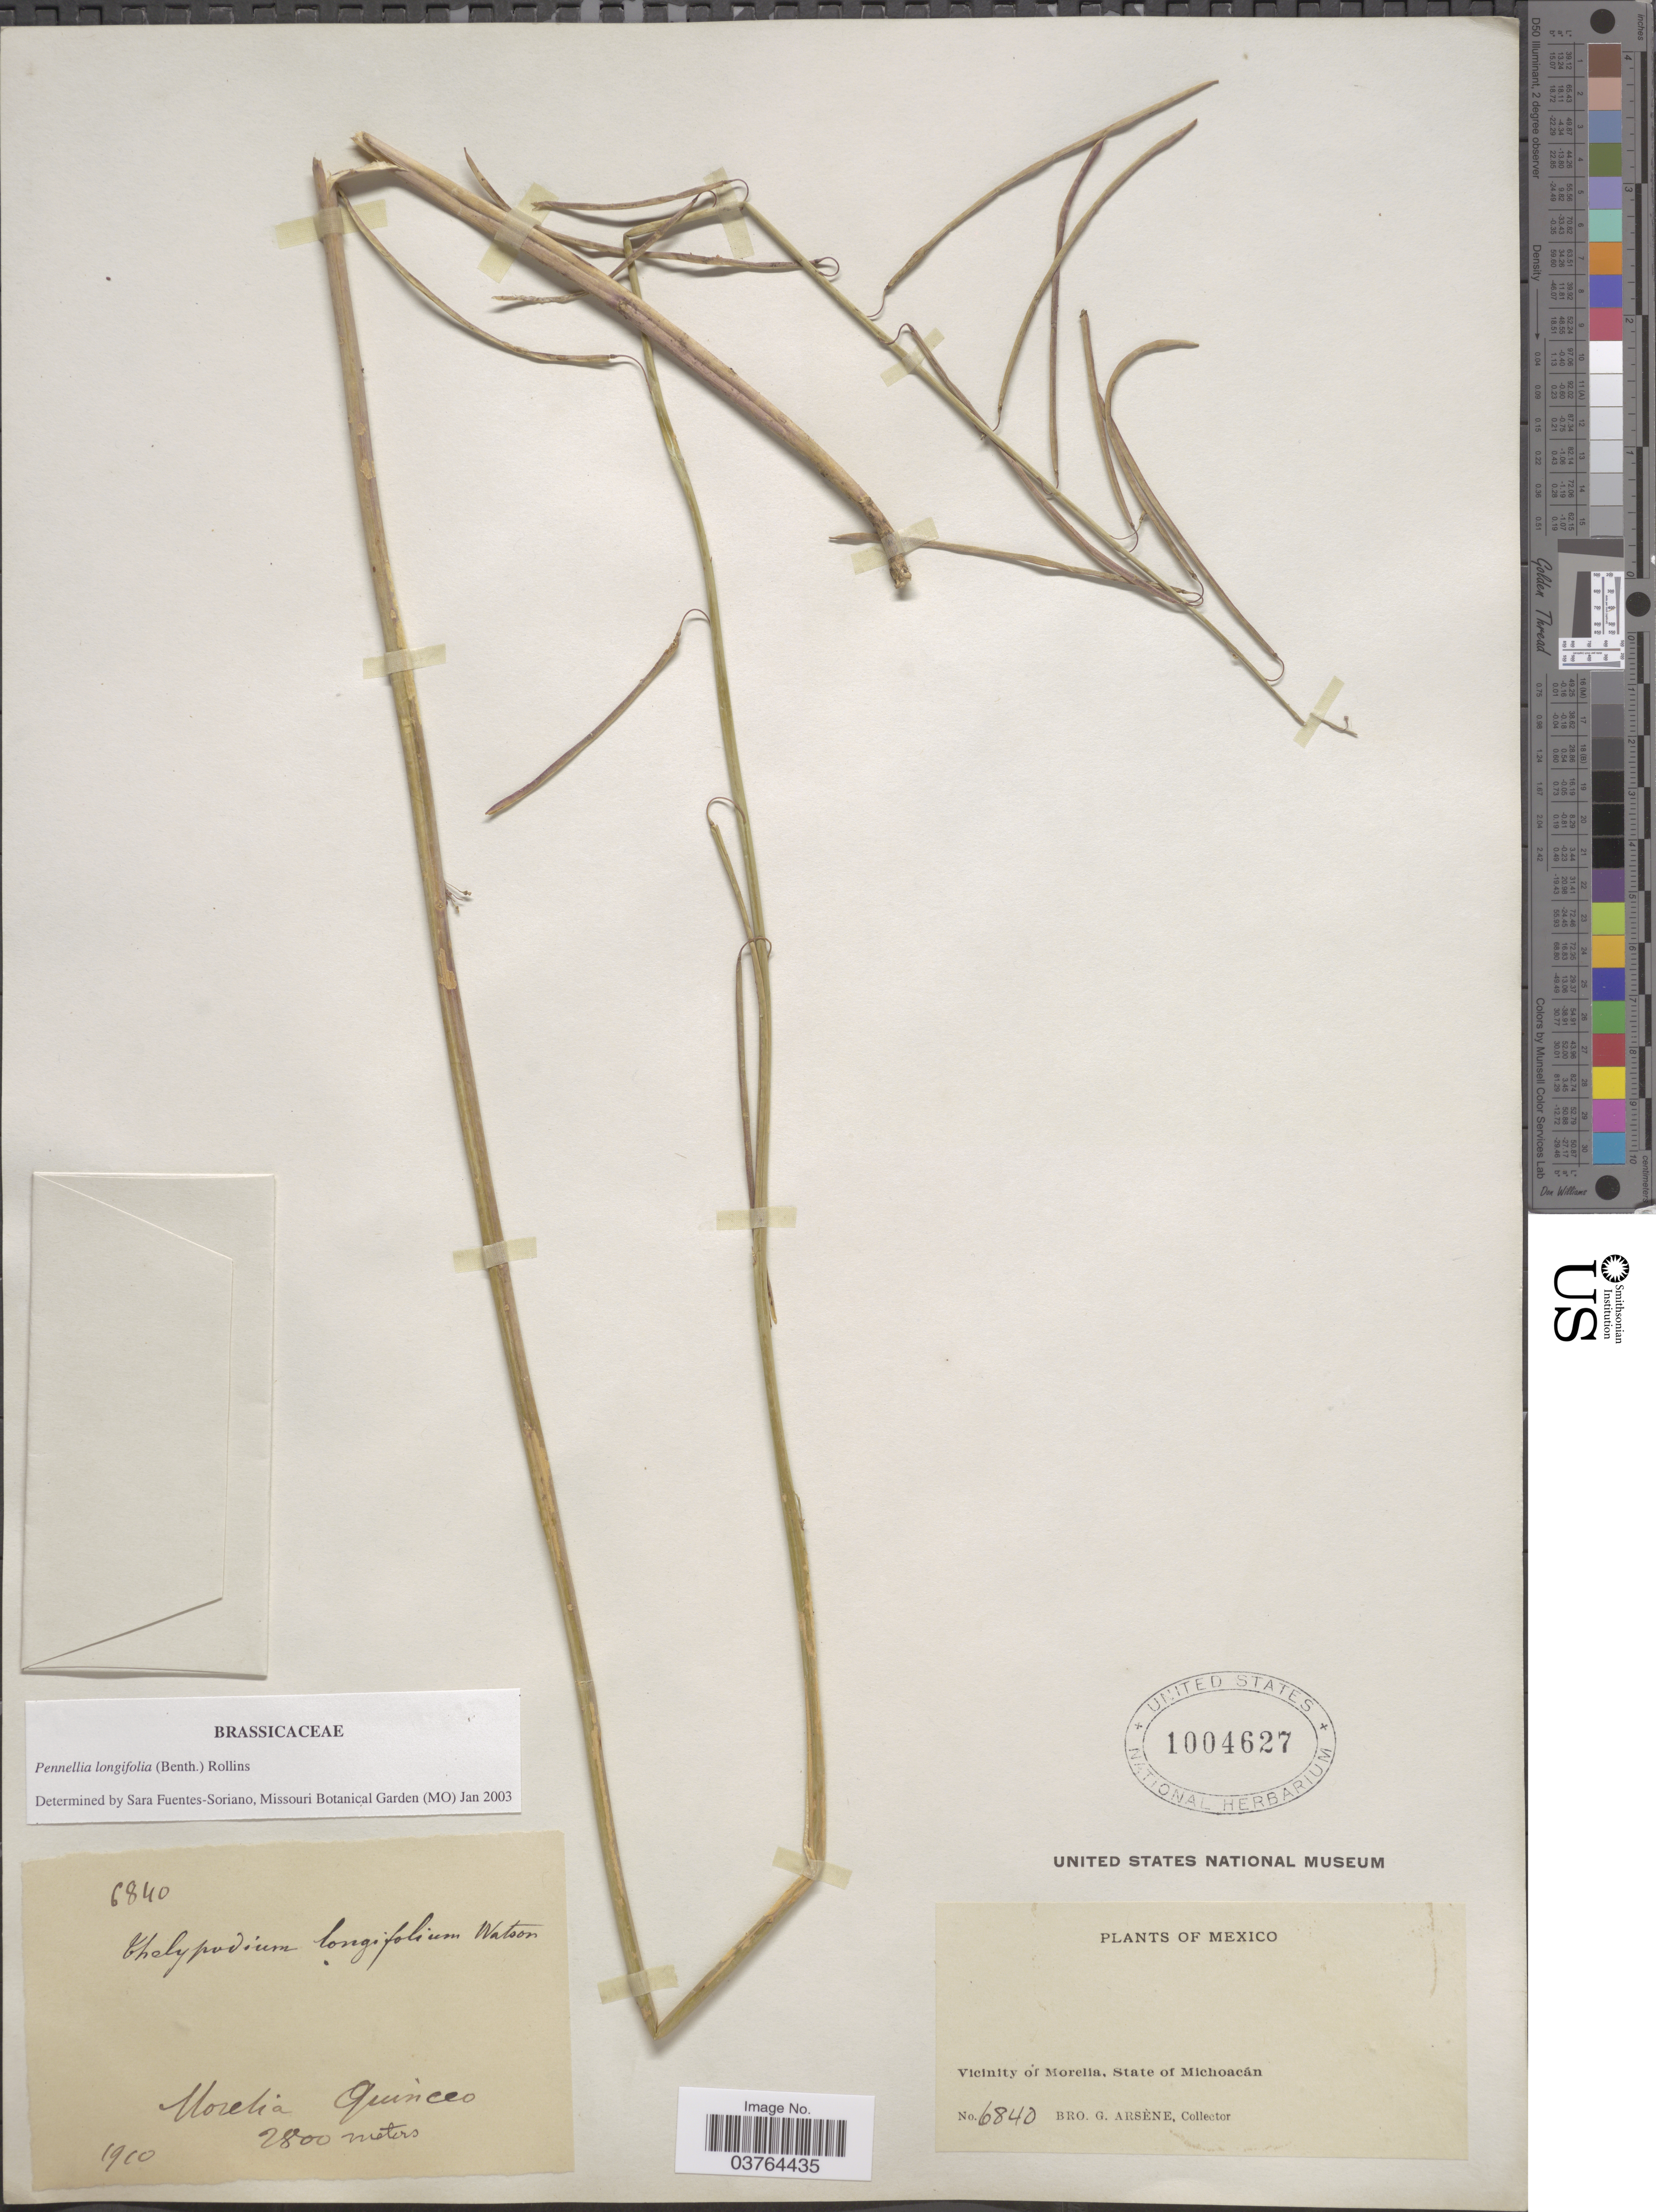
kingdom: Plantae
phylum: Tracheophyta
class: Magnoliopsida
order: Brassicales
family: Brassicaceae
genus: Pennellia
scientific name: Pennellia longifolia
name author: (Benth.) Rollins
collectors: Bro. G. Arsène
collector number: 6840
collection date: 1910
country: Mexico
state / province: Michoacán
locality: Morelia Quinceo. Vicinity of Morelia.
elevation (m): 2800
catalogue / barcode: US 1004627